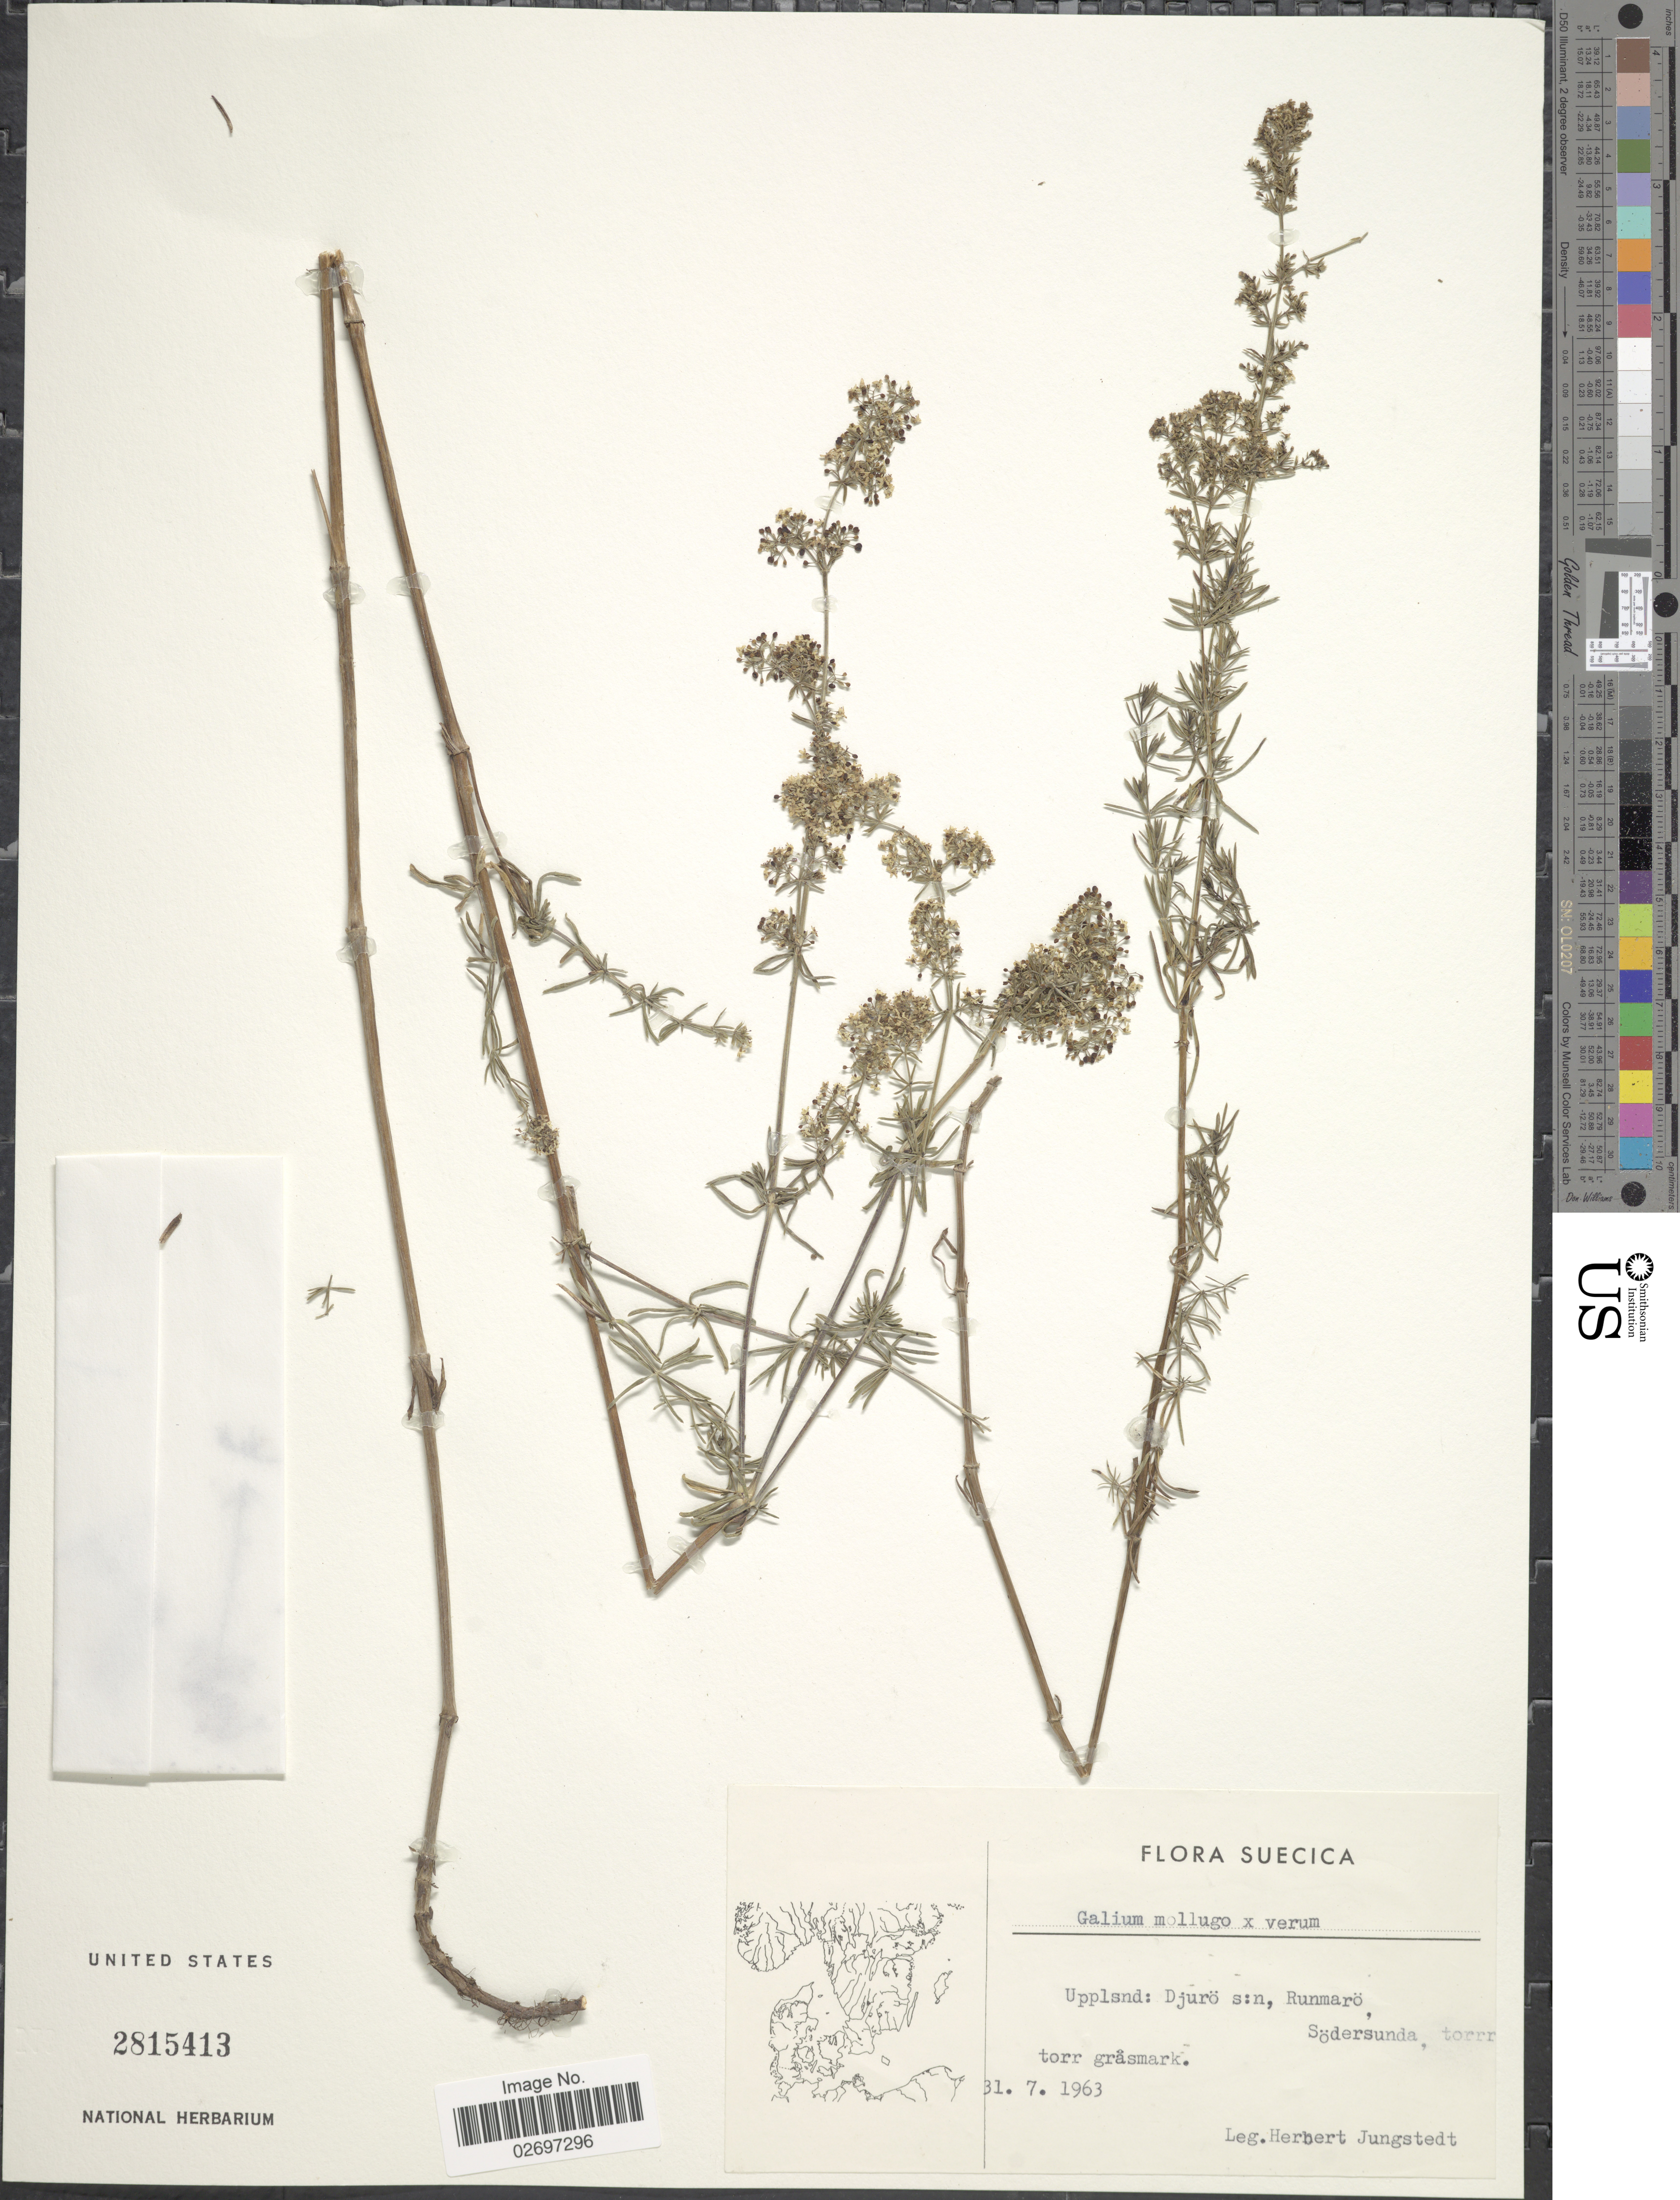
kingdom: Plantae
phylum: Tracheophyta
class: Magnoliopsida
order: Gentianales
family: Rubiaceae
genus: Galium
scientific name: Galium mollugo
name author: L.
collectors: H. Jungstedt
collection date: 1963-07-31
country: Sweden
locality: Suecica. Uppslnd: Djurö s:n, Runmarö, Södersunda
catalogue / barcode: US 2815413